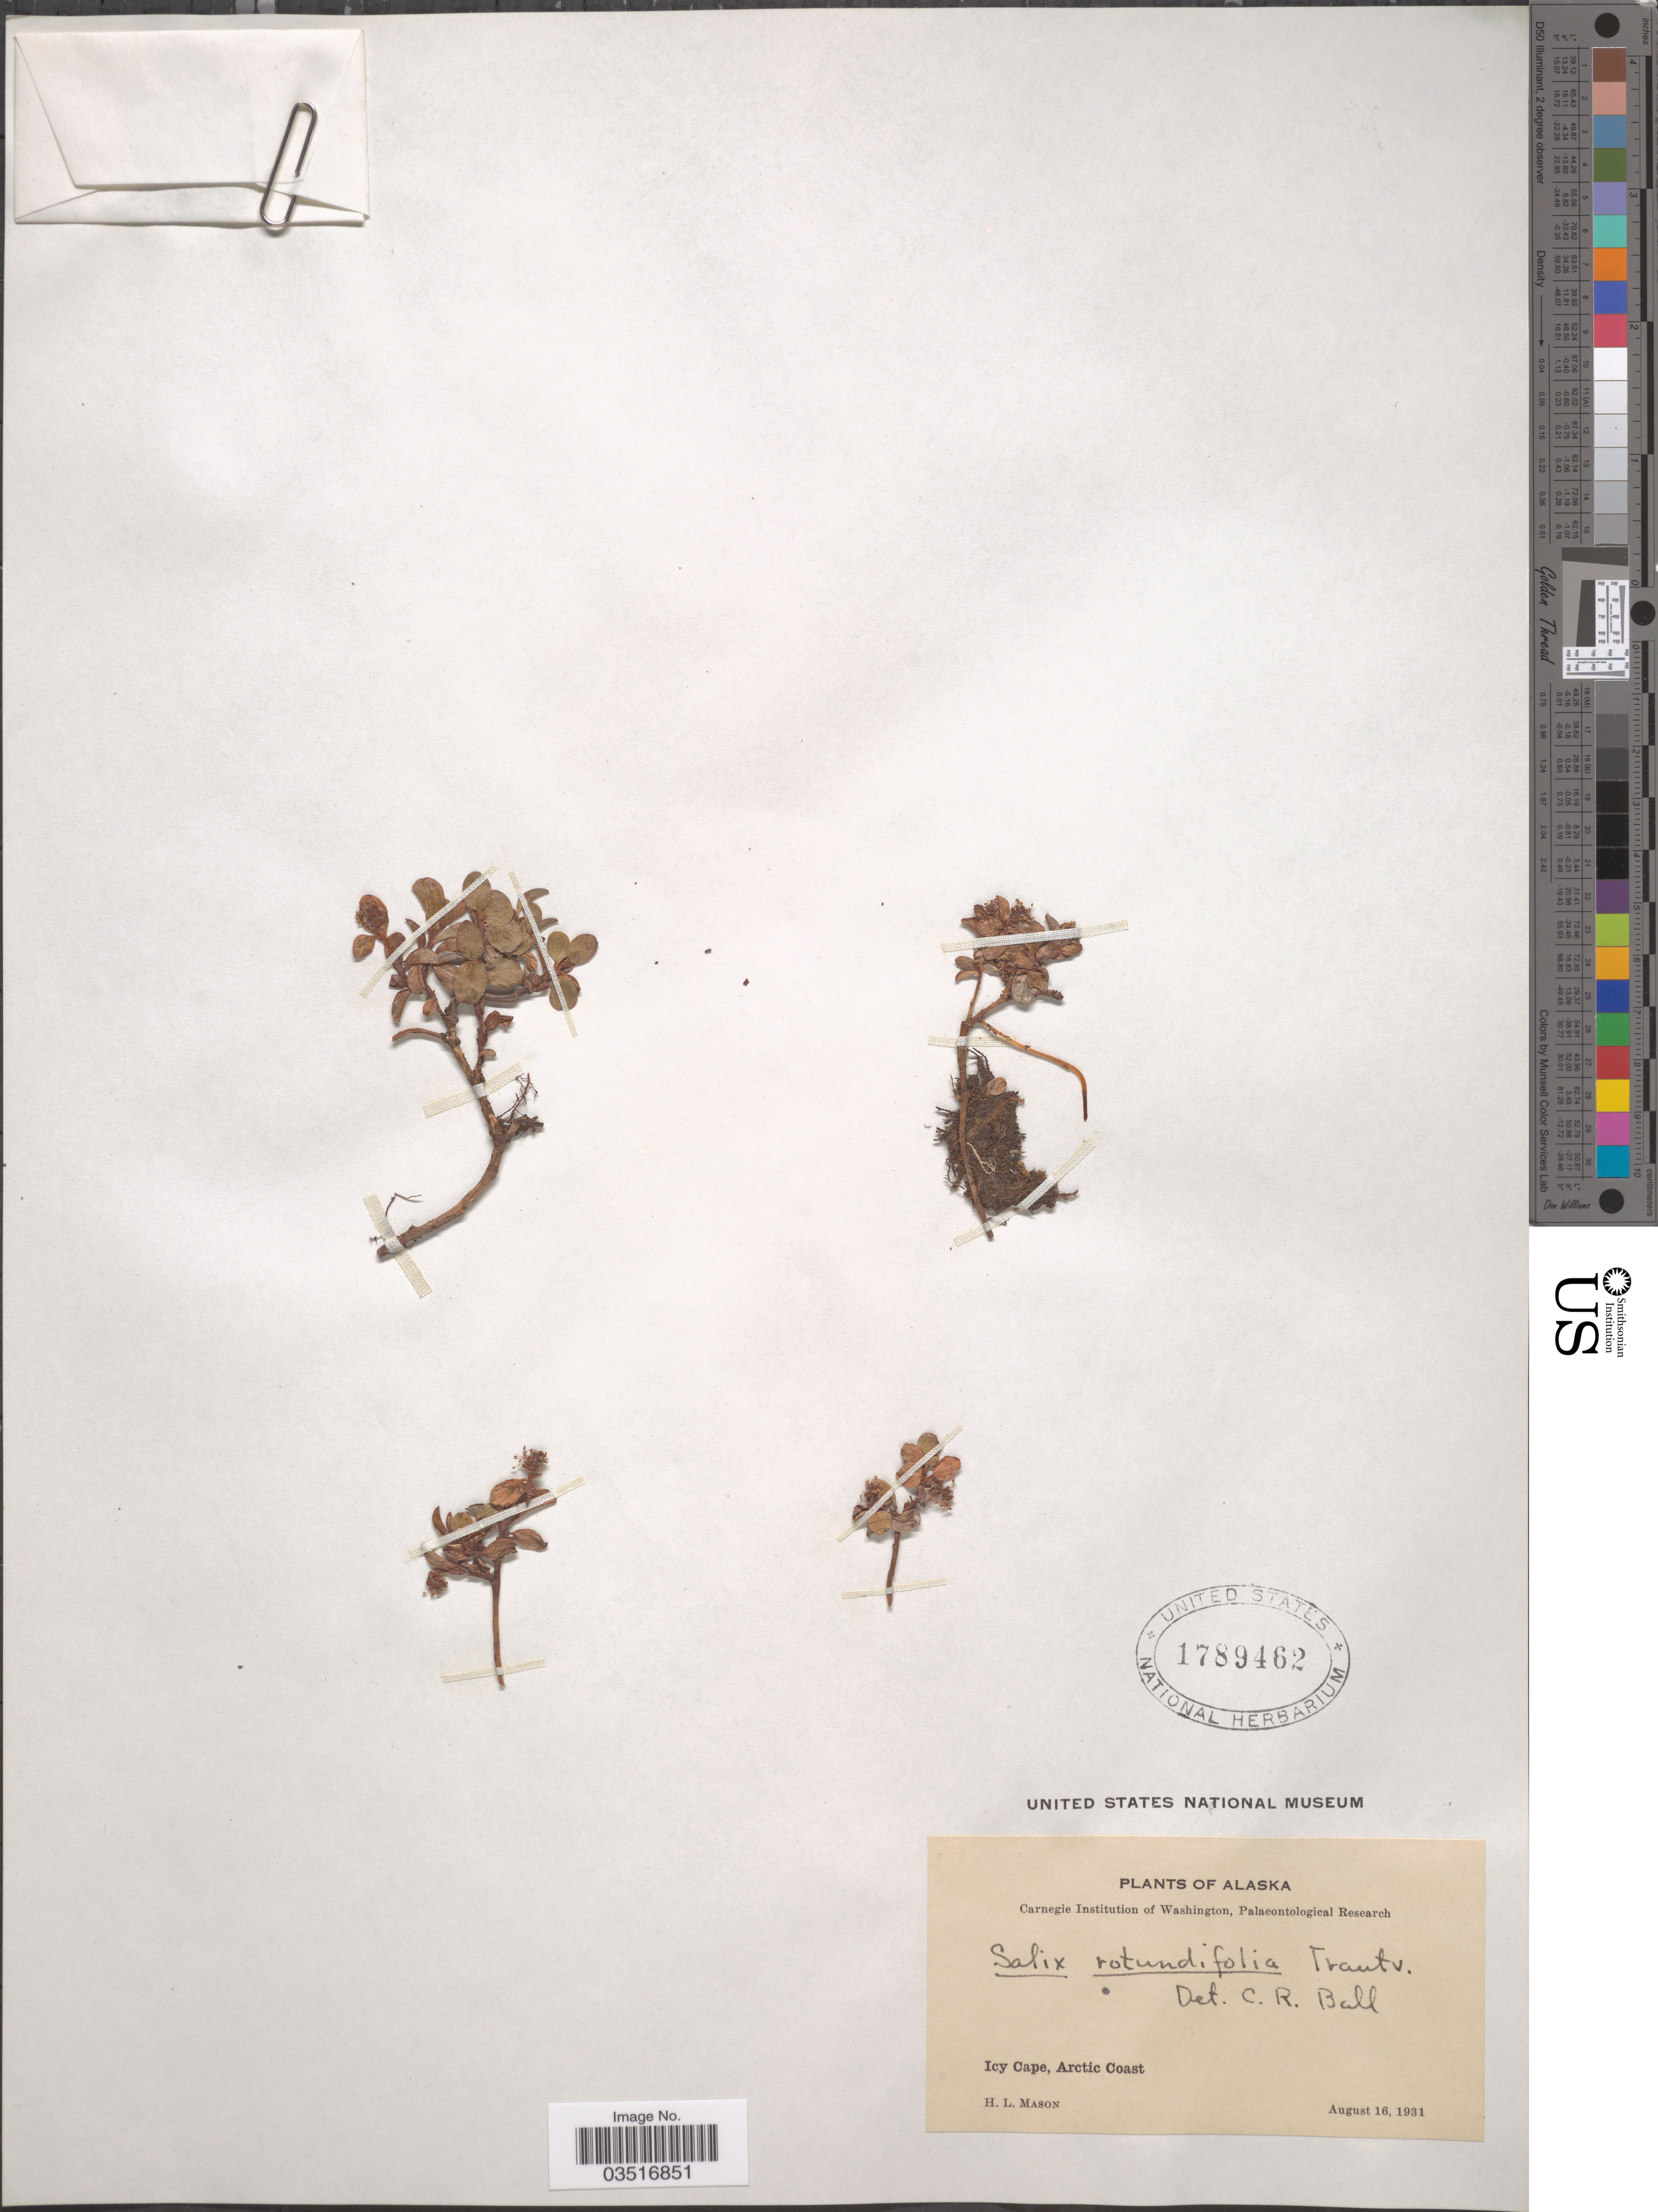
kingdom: Plantae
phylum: Tracheophyta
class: Magnoliopsida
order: Malpighiales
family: Salicaceae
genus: Salix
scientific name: Salix rotundifolia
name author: Trautv.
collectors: H. L. Mason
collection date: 1931-08-16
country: United States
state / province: Alaska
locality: Icy Cape, Arctic Coast.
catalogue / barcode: US 1789462